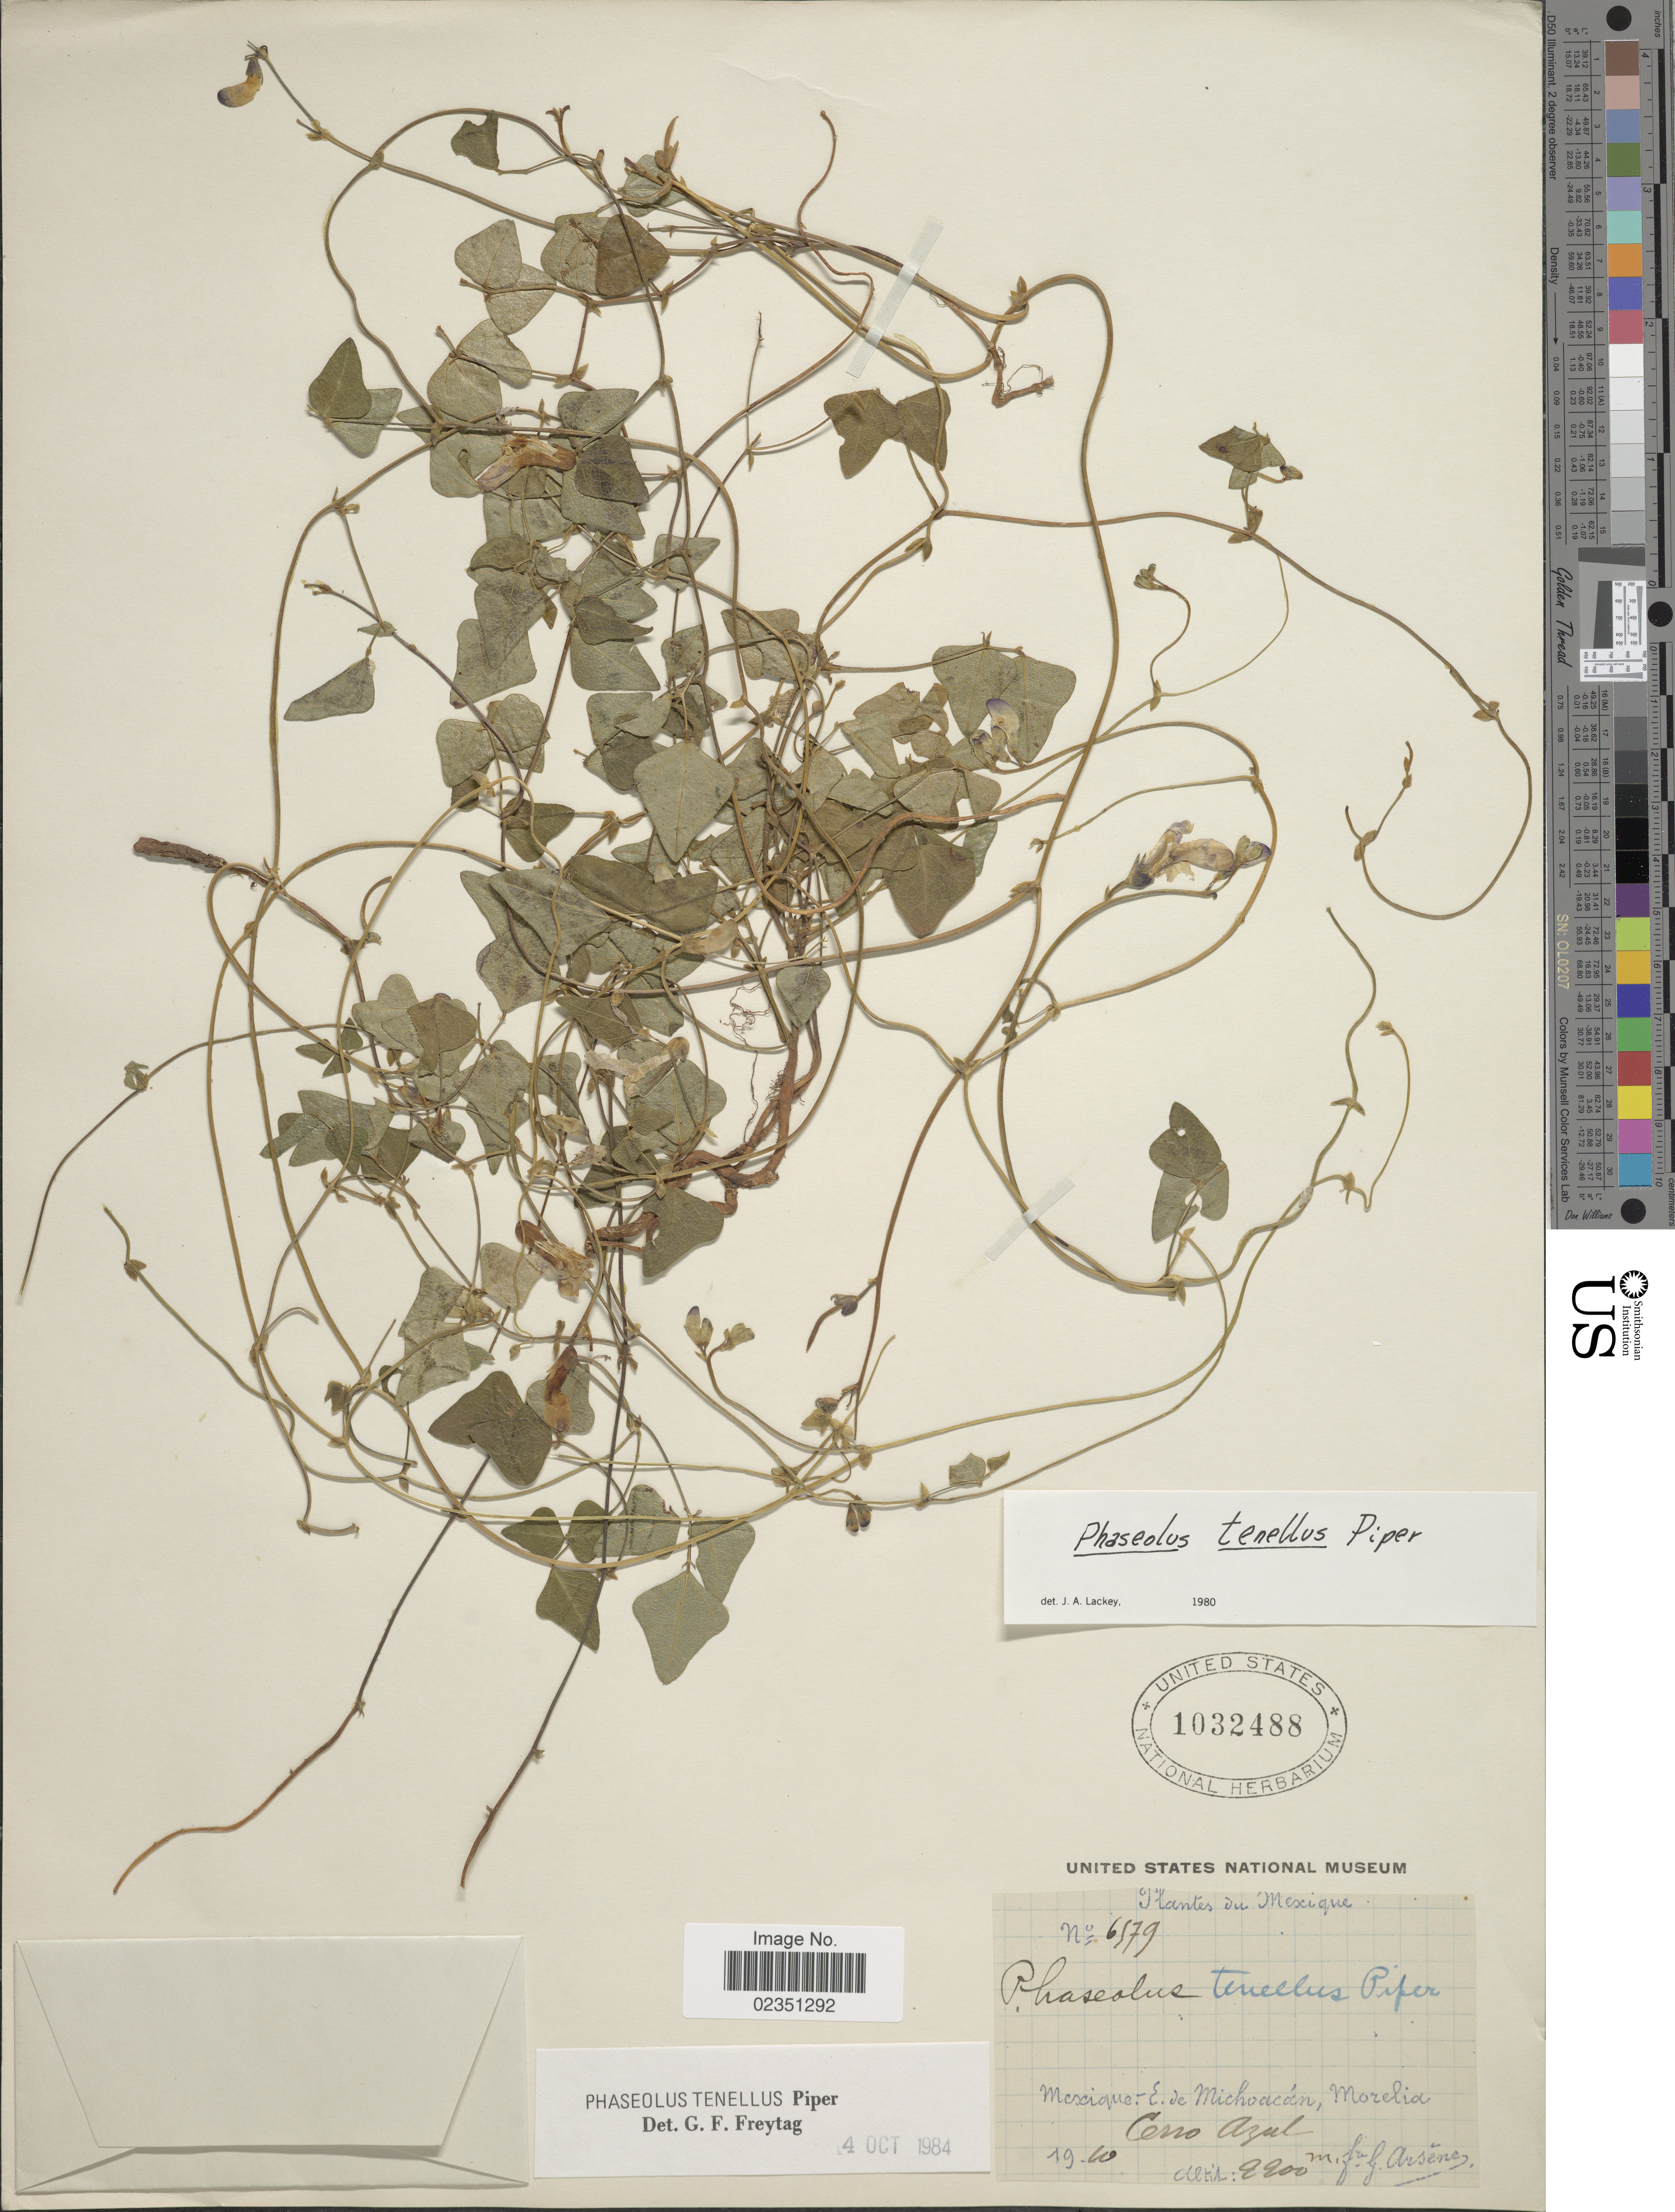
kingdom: Plantae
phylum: Tracheophyta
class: Magnoliopsida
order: Fabales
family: Fabaceae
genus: Phaseolus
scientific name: Phaseolus tenellus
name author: Piper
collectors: Bro. G. Arsène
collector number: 6579*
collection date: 1910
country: Mexico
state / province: Michoacán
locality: E. de Michoacan, Morelia. Cerro Azul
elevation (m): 2200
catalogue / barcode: US 1032488